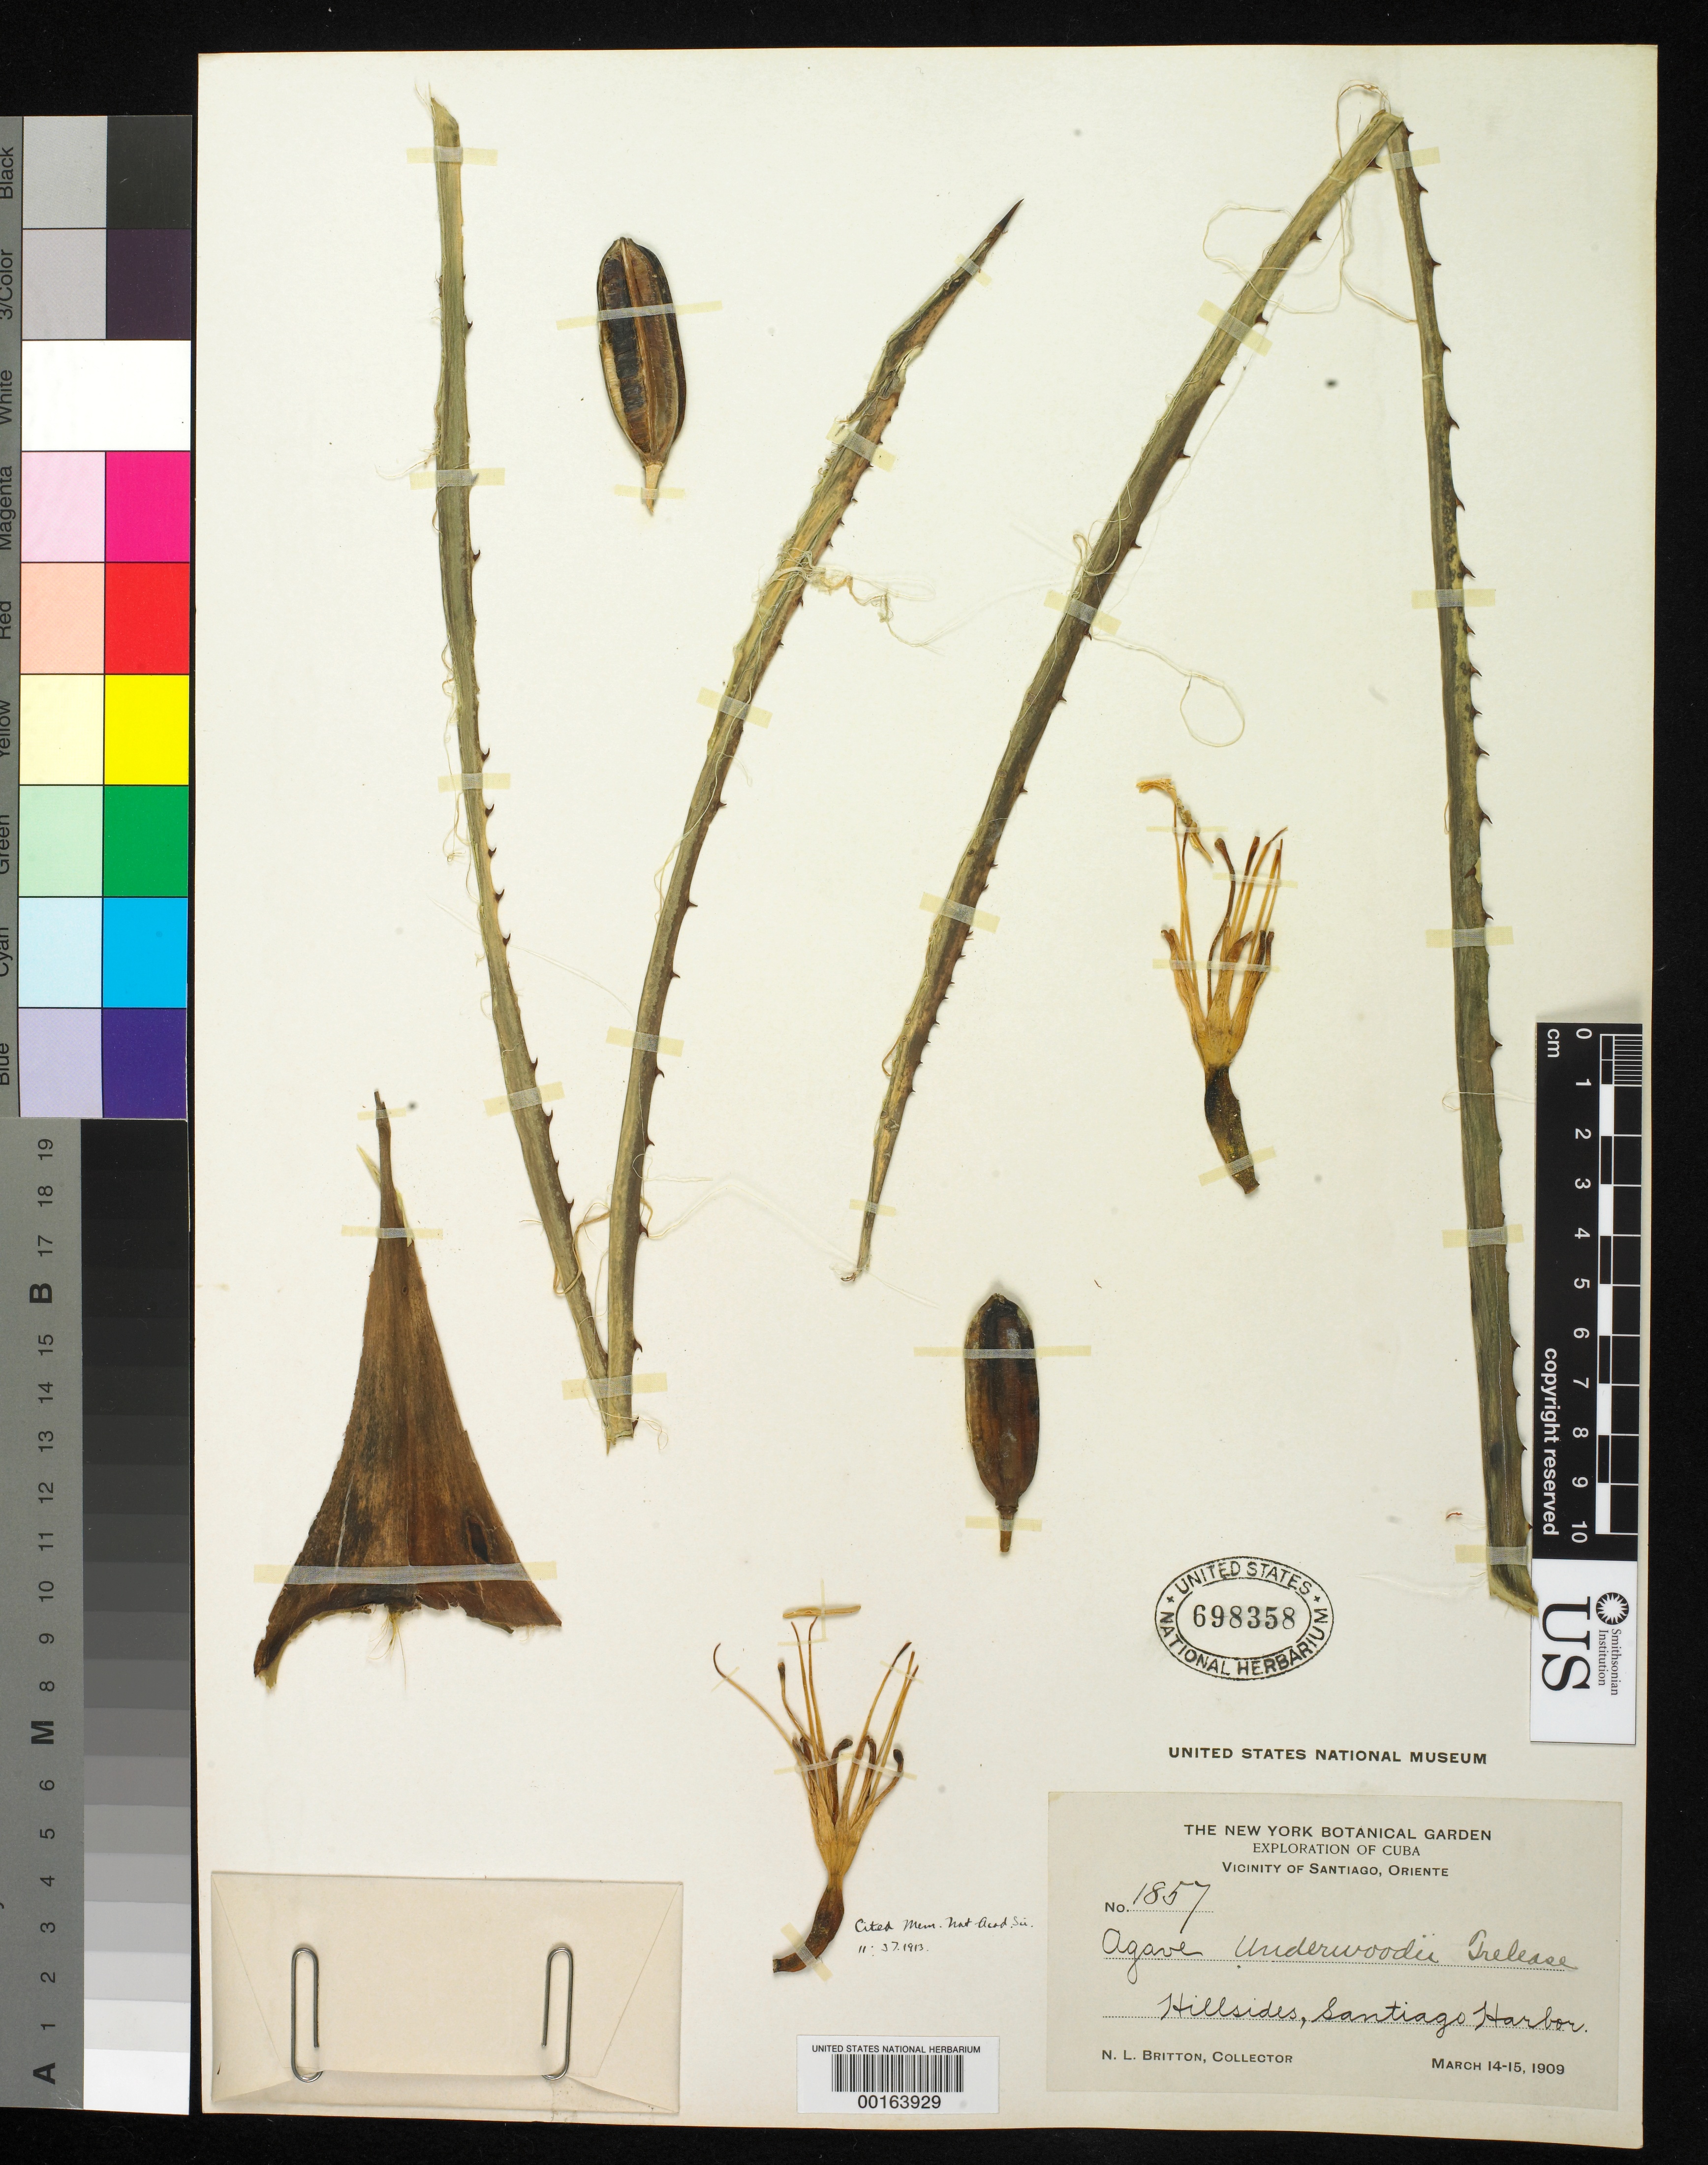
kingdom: Plantae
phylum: Tracheophyta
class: Liliopsida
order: Asparagales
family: Asparagaceae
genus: Agave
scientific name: Agave underwoodii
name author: Trel.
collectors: N. Britton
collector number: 1857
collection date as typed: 14 Mar 1909 to 15 Mar 1909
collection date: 1909-03-14/1909-03-15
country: Cuba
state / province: Oriente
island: Greater Antilles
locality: Santiago; santiago harbor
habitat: Hillsides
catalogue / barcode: US 698358